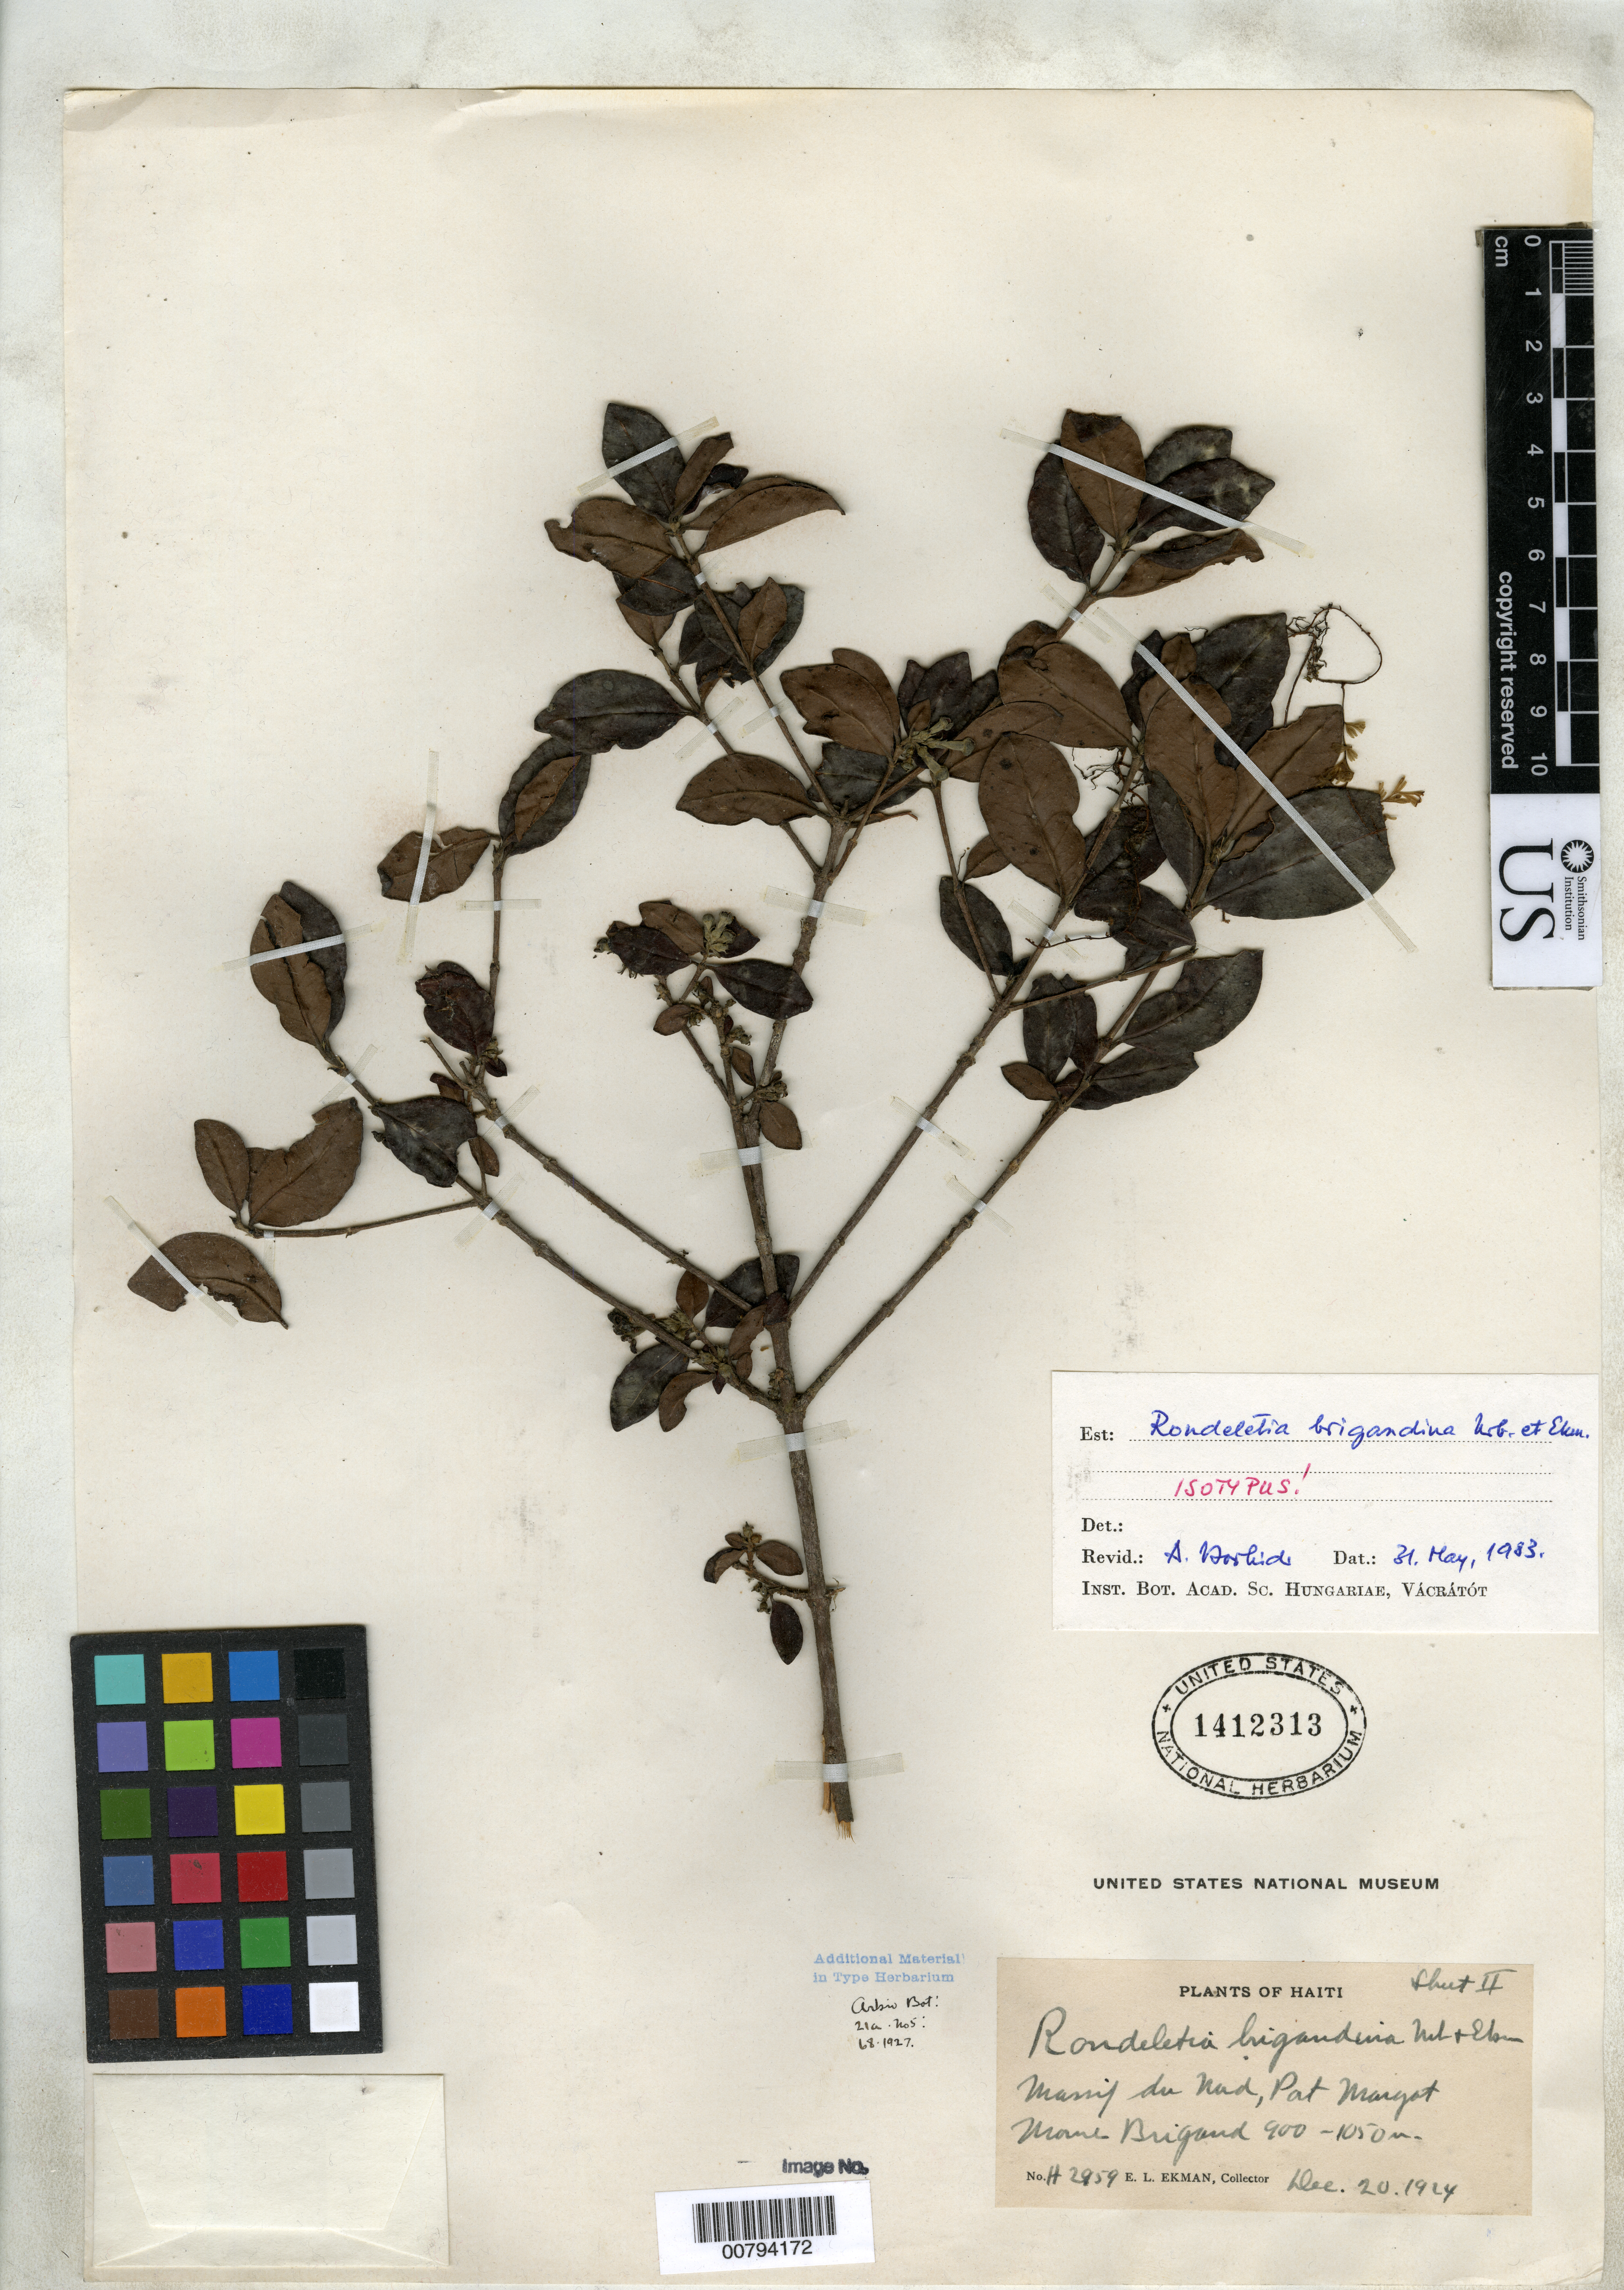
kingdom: Plantae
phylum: Tracheophyta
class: Magnoliopsida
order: Gentianales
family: Rubiaceae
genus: Rondeletia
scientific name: Rondeletia brigandina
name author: Urb. & Ekman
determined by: Borhidi, Attila L.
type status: Isotype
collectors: E. L. Ekman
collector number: H 2959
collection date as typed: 20 Dec 1924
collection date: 1924-12-20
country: Haiti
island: Hispaniola Island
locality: Massif du Nord, Port Margot, Morne Brigand.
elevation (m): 900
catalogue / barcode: US 1412313